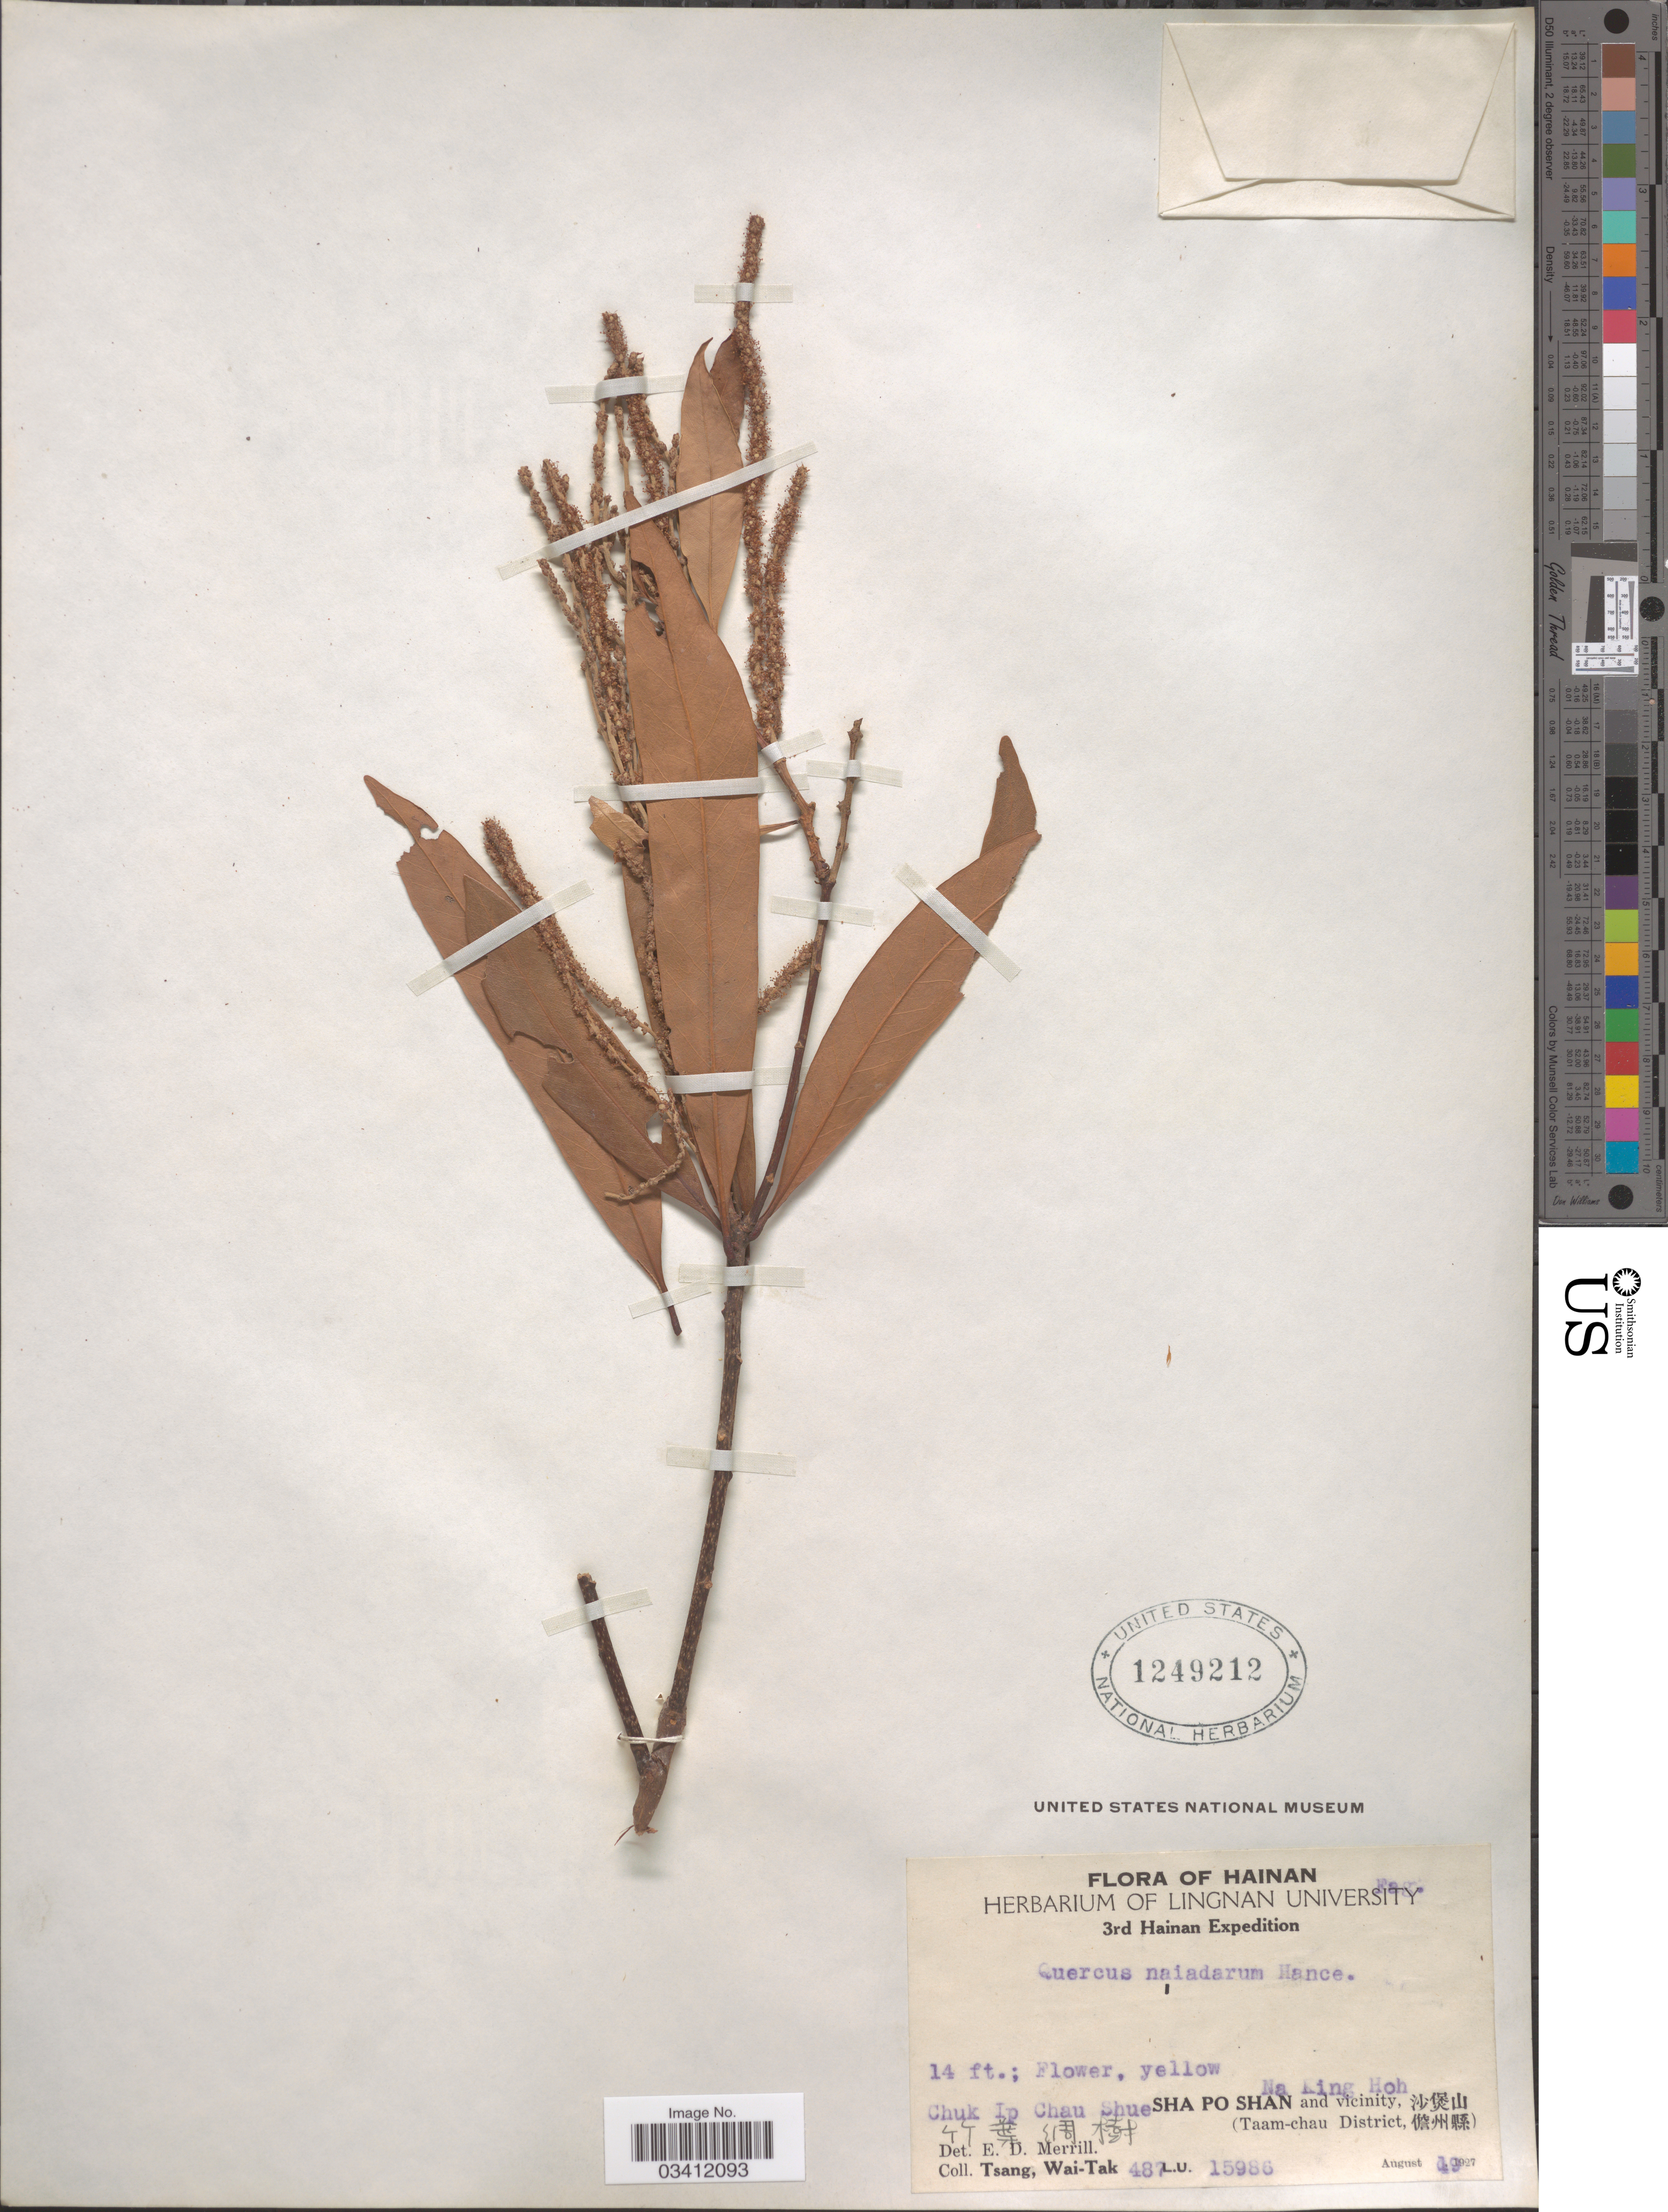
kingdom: Plantae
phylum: Tracheophyta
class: Magnoliopsida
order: Fagales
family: Fagaceae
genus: Quercus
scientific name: Quercus naiadarum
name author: Hance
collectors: W. T. Tsang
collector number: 487 L.U. 15986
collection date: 1927-08-19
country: China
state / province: Hainan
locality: Chuk Ip Chau Shue, Na Ling Hoh, Sha Po Shan and vicinity, X. (Taam-chau District, X).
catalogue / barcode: US 1249212